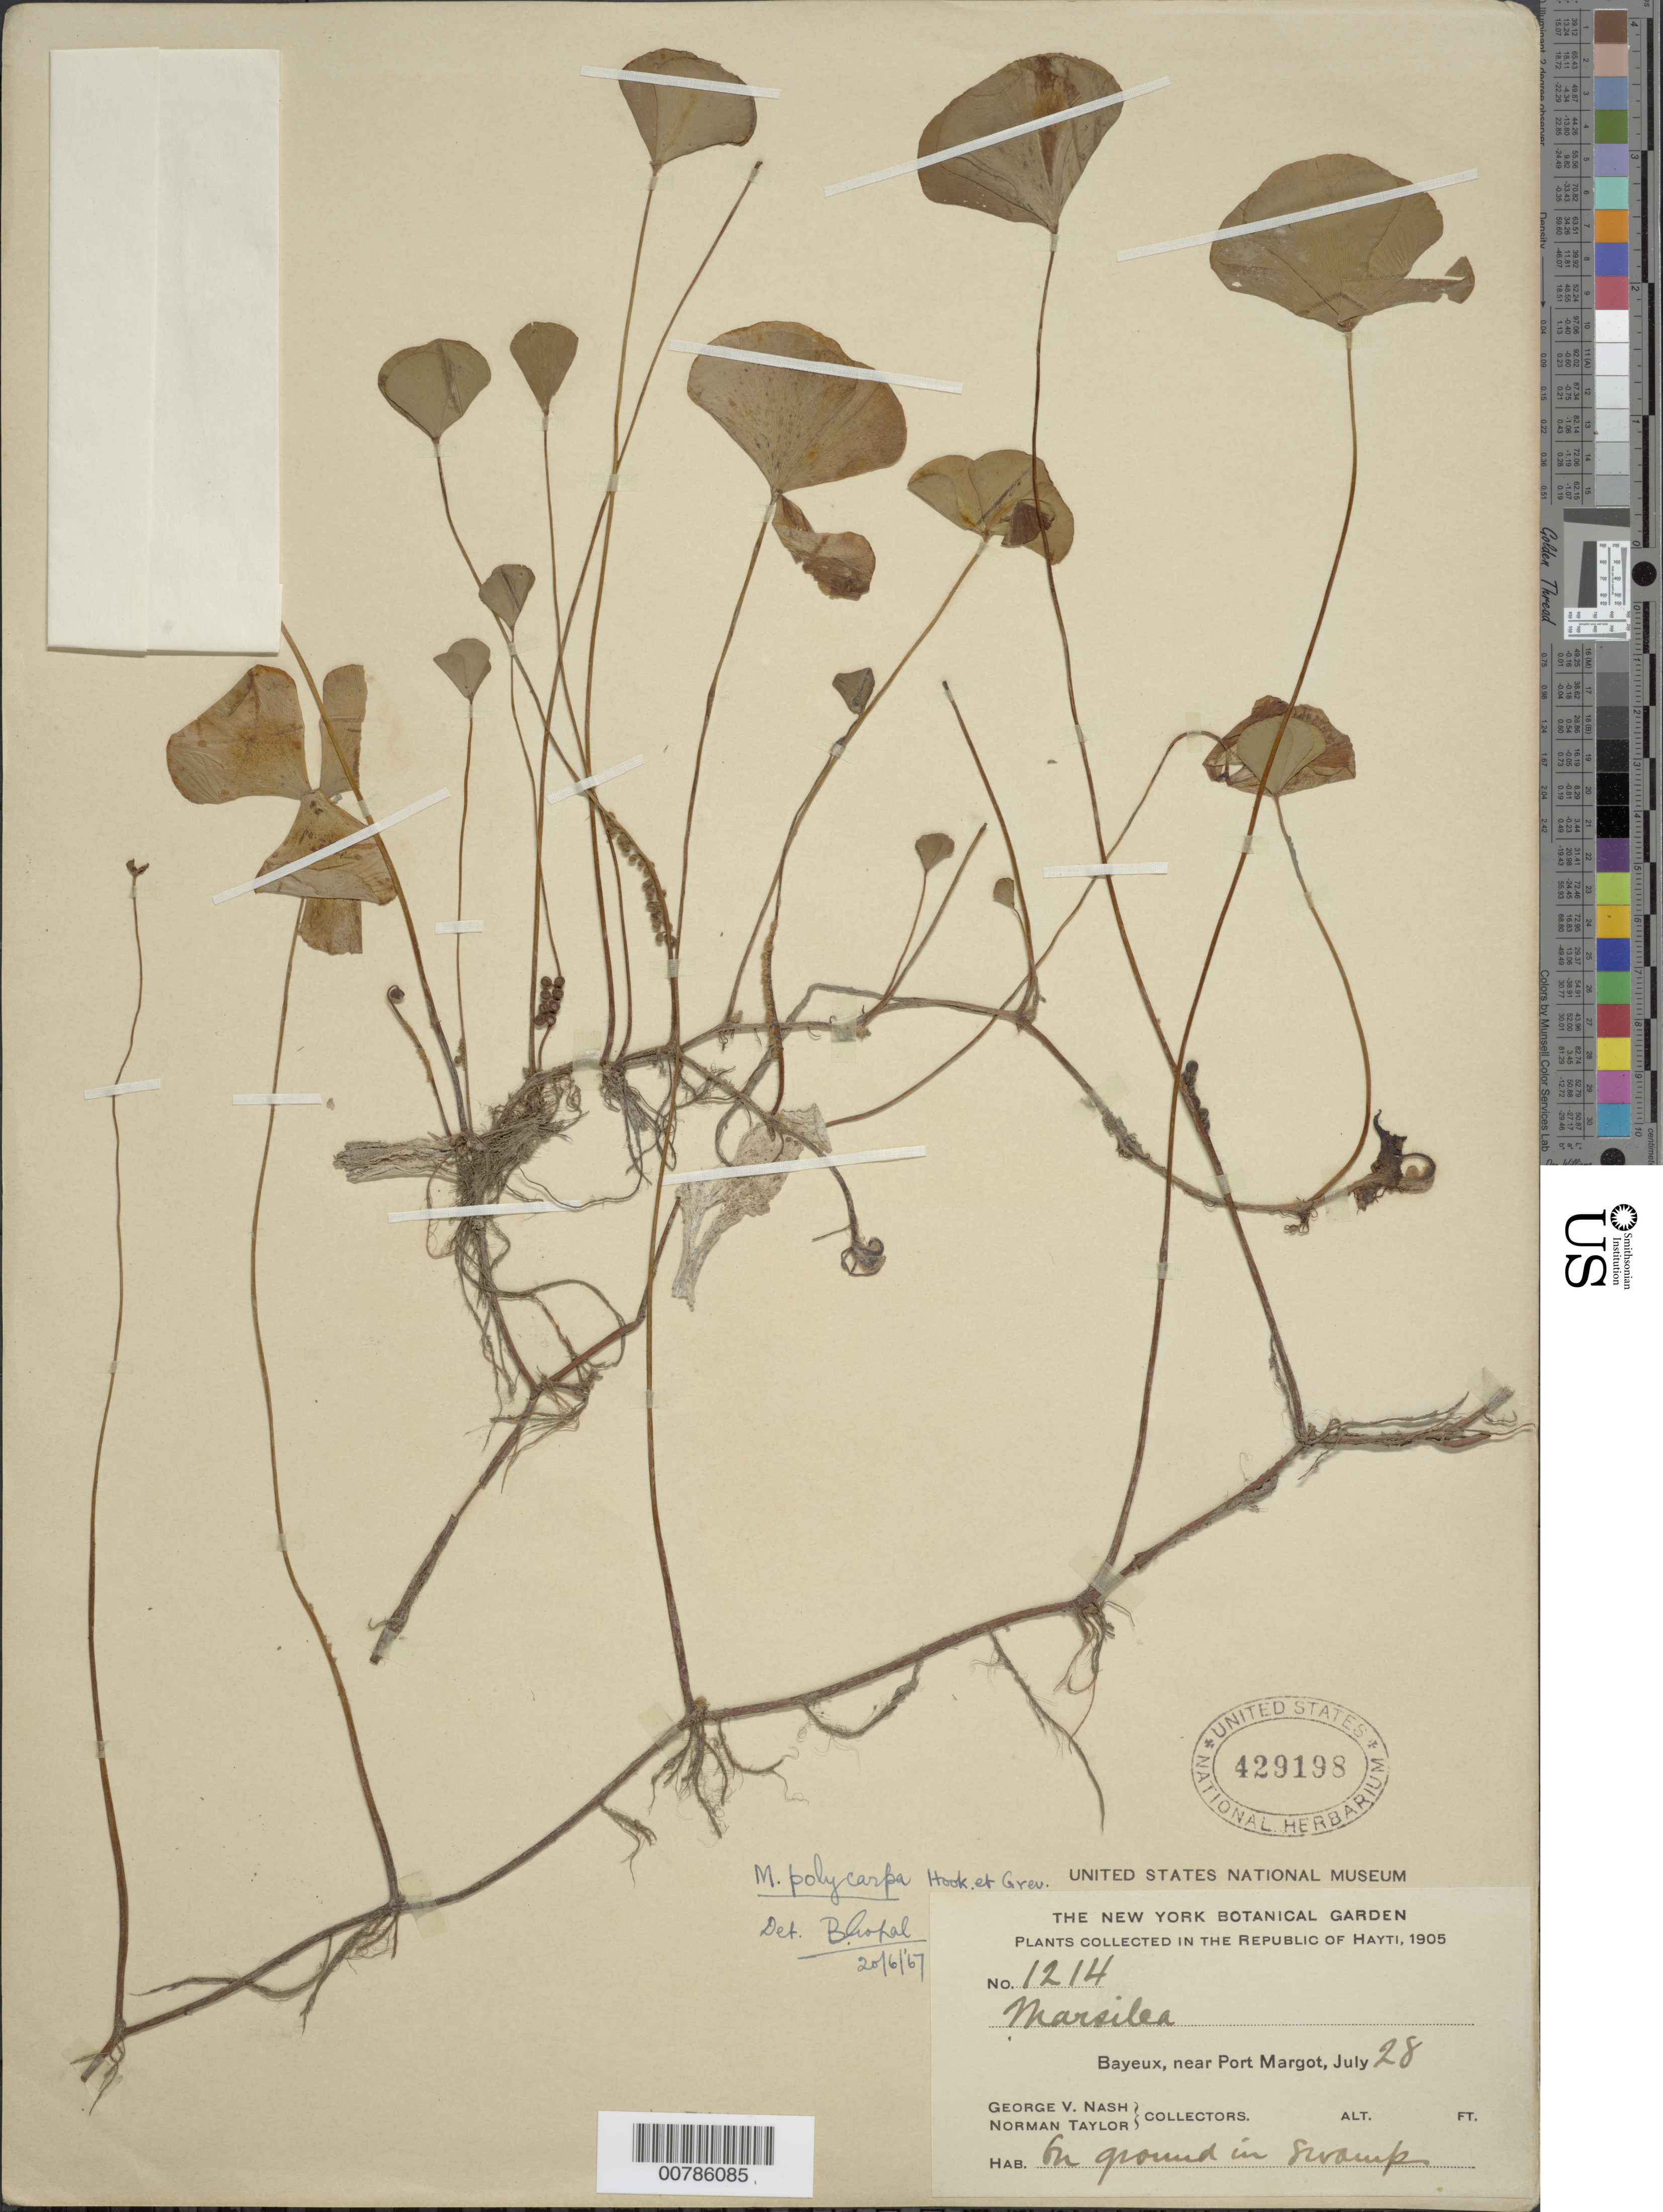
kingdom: Plantae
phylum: Tracheophyta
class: Polypodiopsida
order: Salviniales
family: Marsileaceae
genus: Marsilea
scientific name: Marsilea polycarpa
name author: Hook. & Grev.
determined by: Bhopal, --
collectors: G. V. Nash & N. Taylor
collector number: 1214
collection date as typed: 28 Jul 1905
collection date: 1905-07-28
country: Haiti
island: Hispaniola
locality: Bayeux, near Port Margot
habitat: On ground in swamps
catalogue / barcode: US 429198